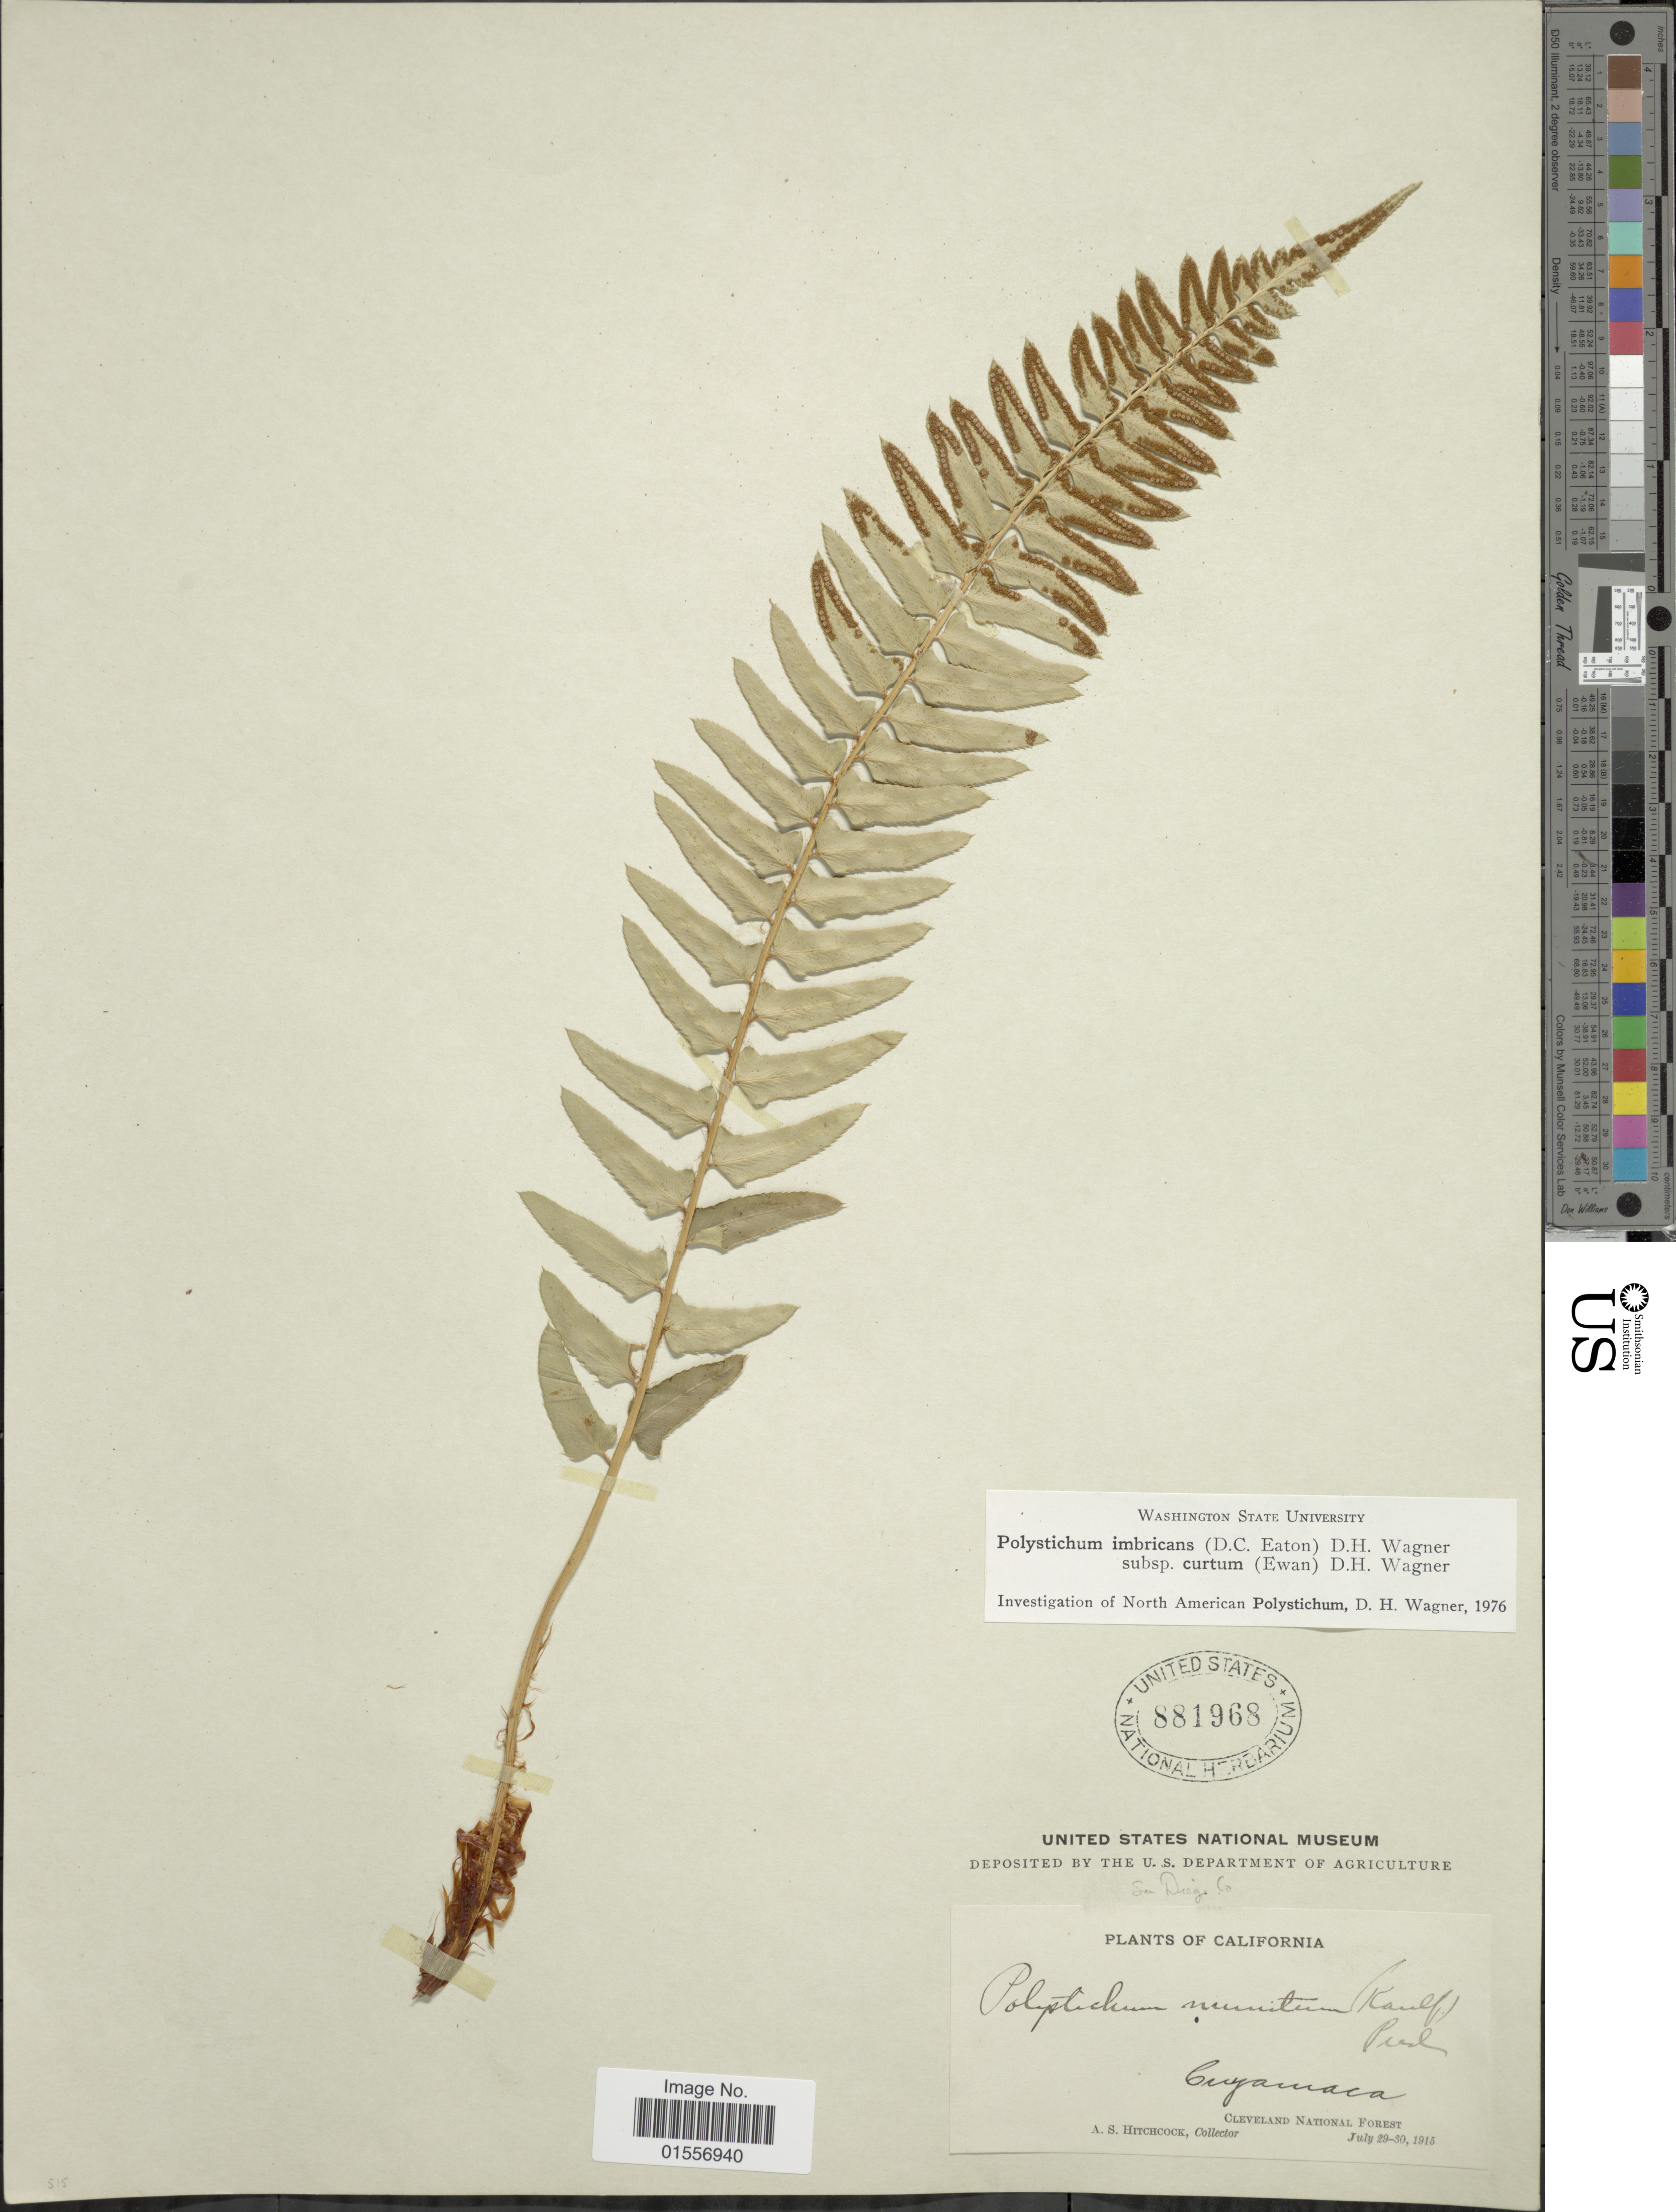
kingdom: Plantae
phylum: Tracheophyta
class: Polypodiopsida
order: Polypodiales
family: Dryopteridaceae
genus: Polystichum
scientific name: Polystichum imbricans subsp. curtum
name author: (Ewan) D.H. Wagner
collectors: A. S. Hitchcock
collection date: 1915-07-29/1915-07-30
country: United States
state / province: California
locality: Cuyamaca, Cleveland National Forest.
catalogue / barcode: US 881968